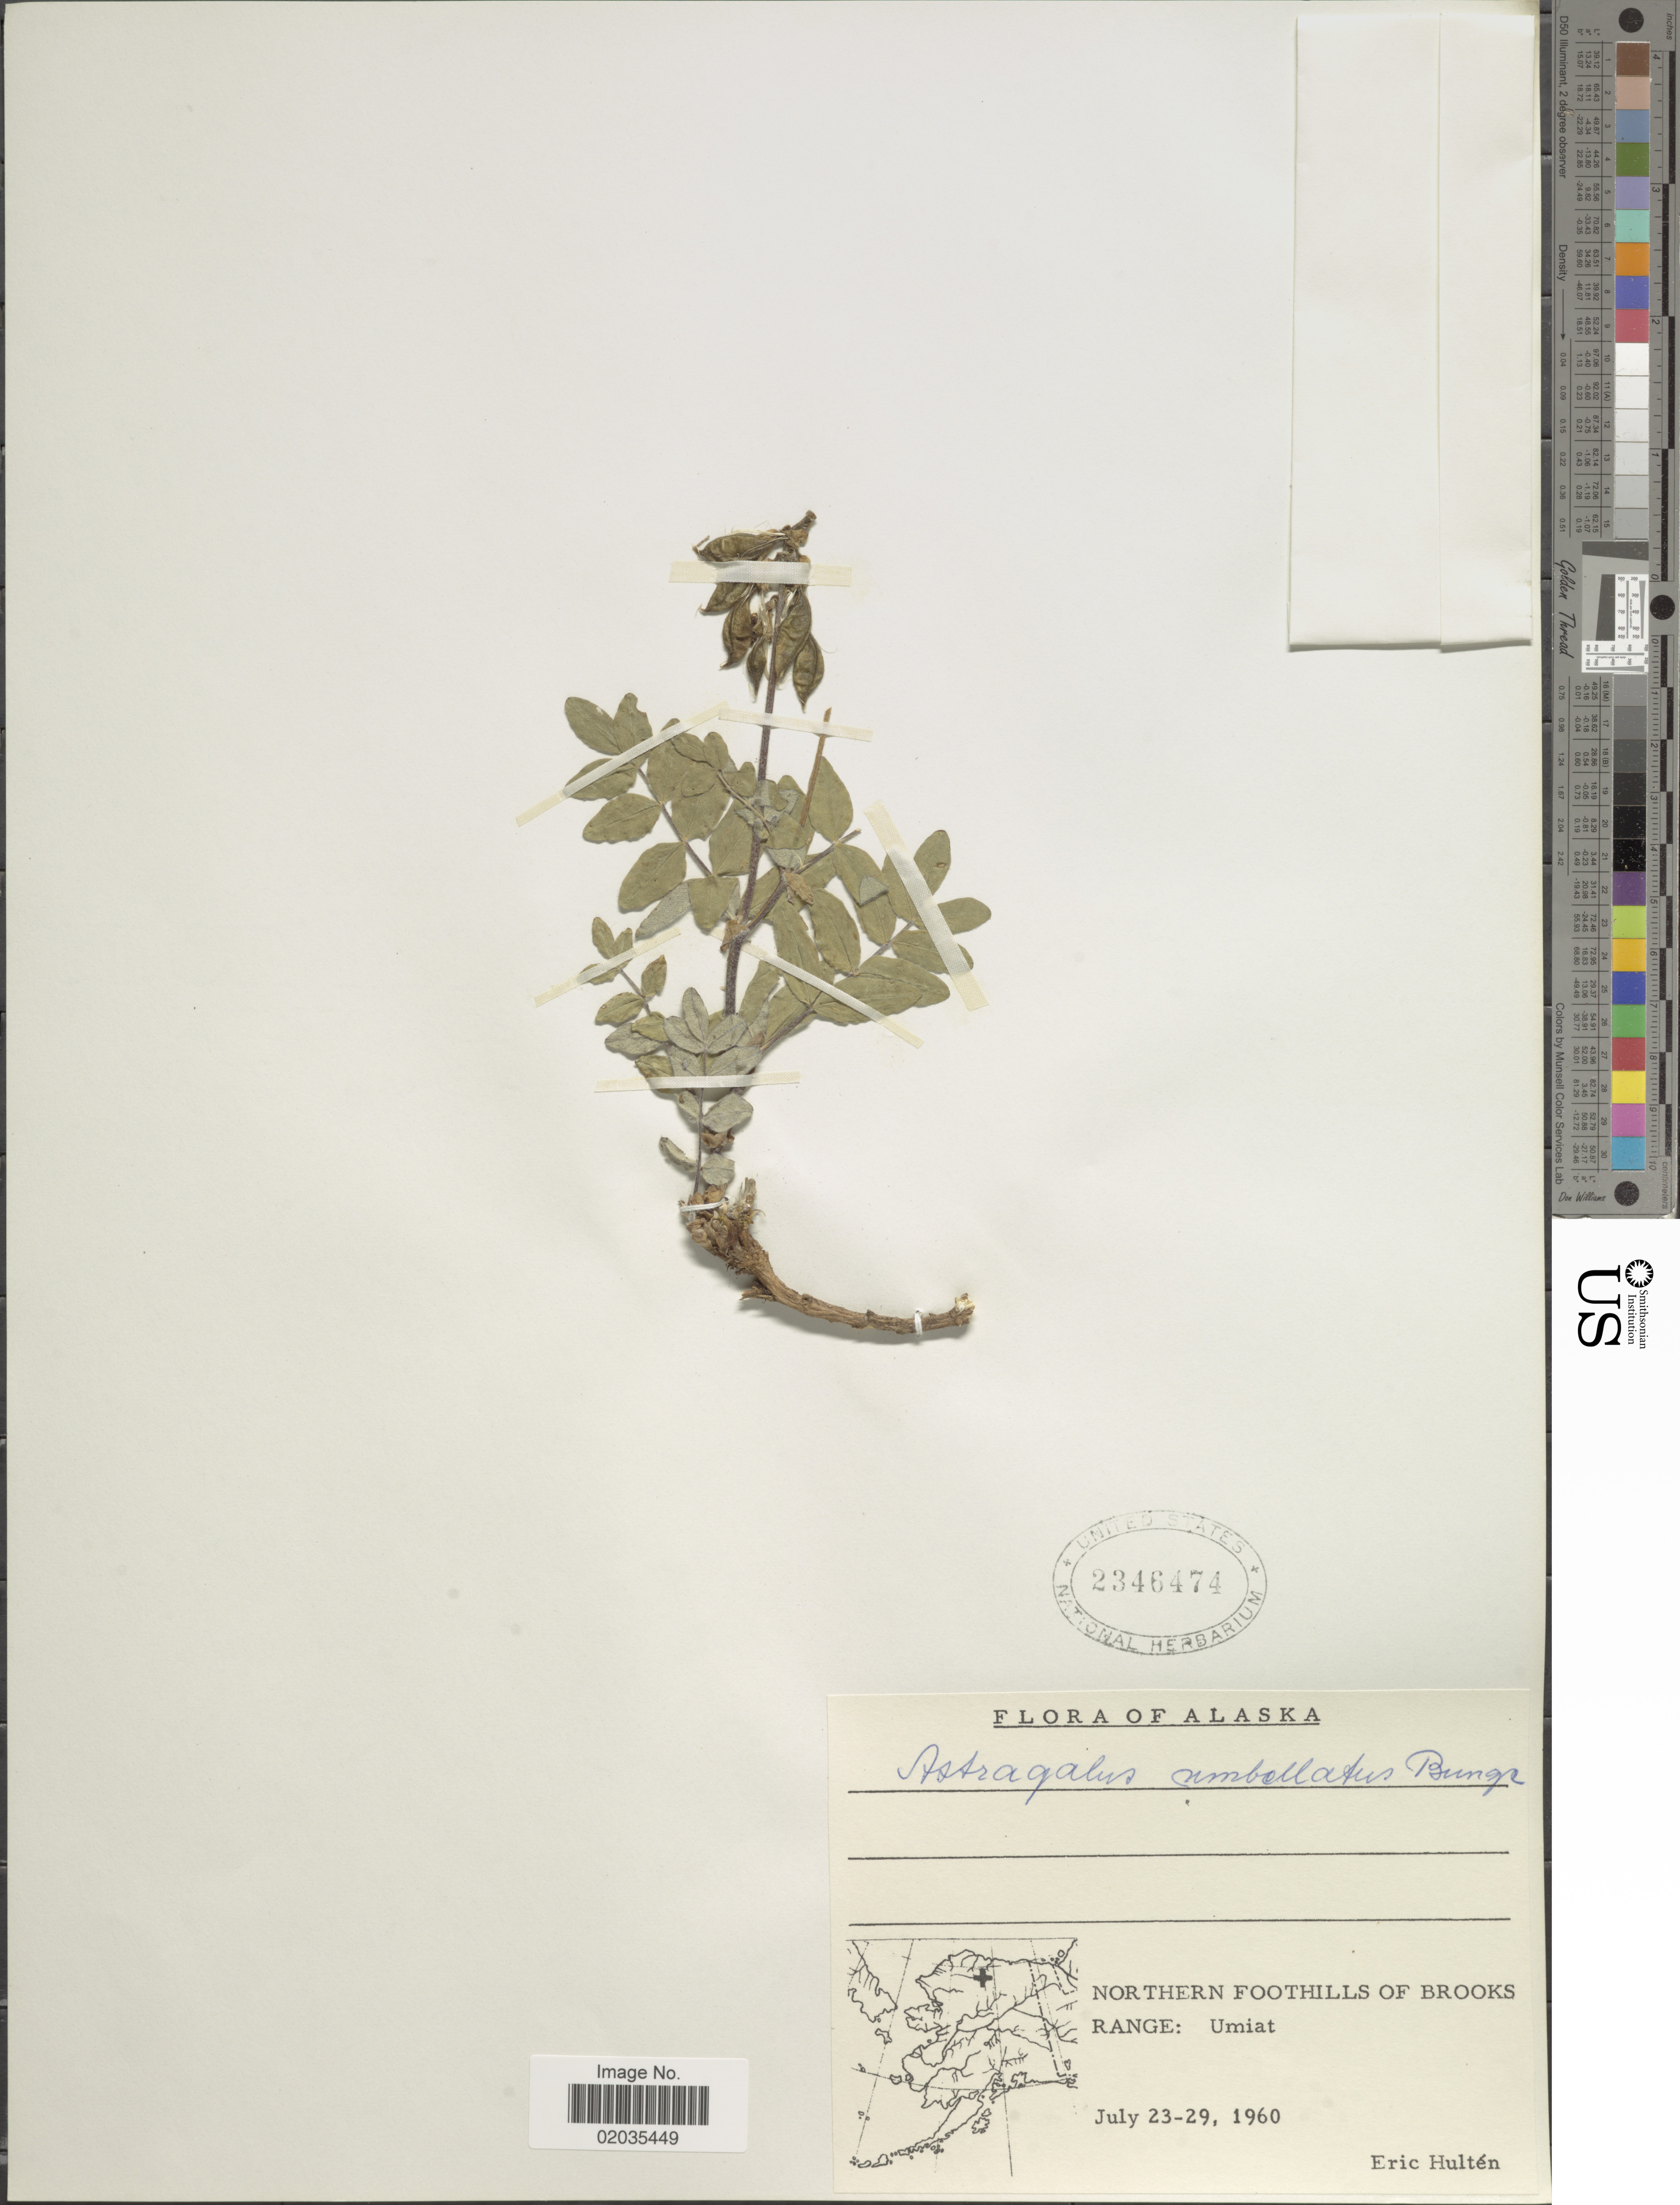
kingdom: Plantae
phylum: Tracheophyta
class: Magnoliopsida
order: Fabales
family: Fabaceae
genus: Astragalus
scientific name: Astragalus umbellatus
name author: Bunge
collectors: E. G. Hultén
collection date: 1960-07-23/1960-07-29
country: United States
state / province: Alaska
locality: Northern Foothills and Brooks Range: Umiat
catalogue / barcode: US 2346474